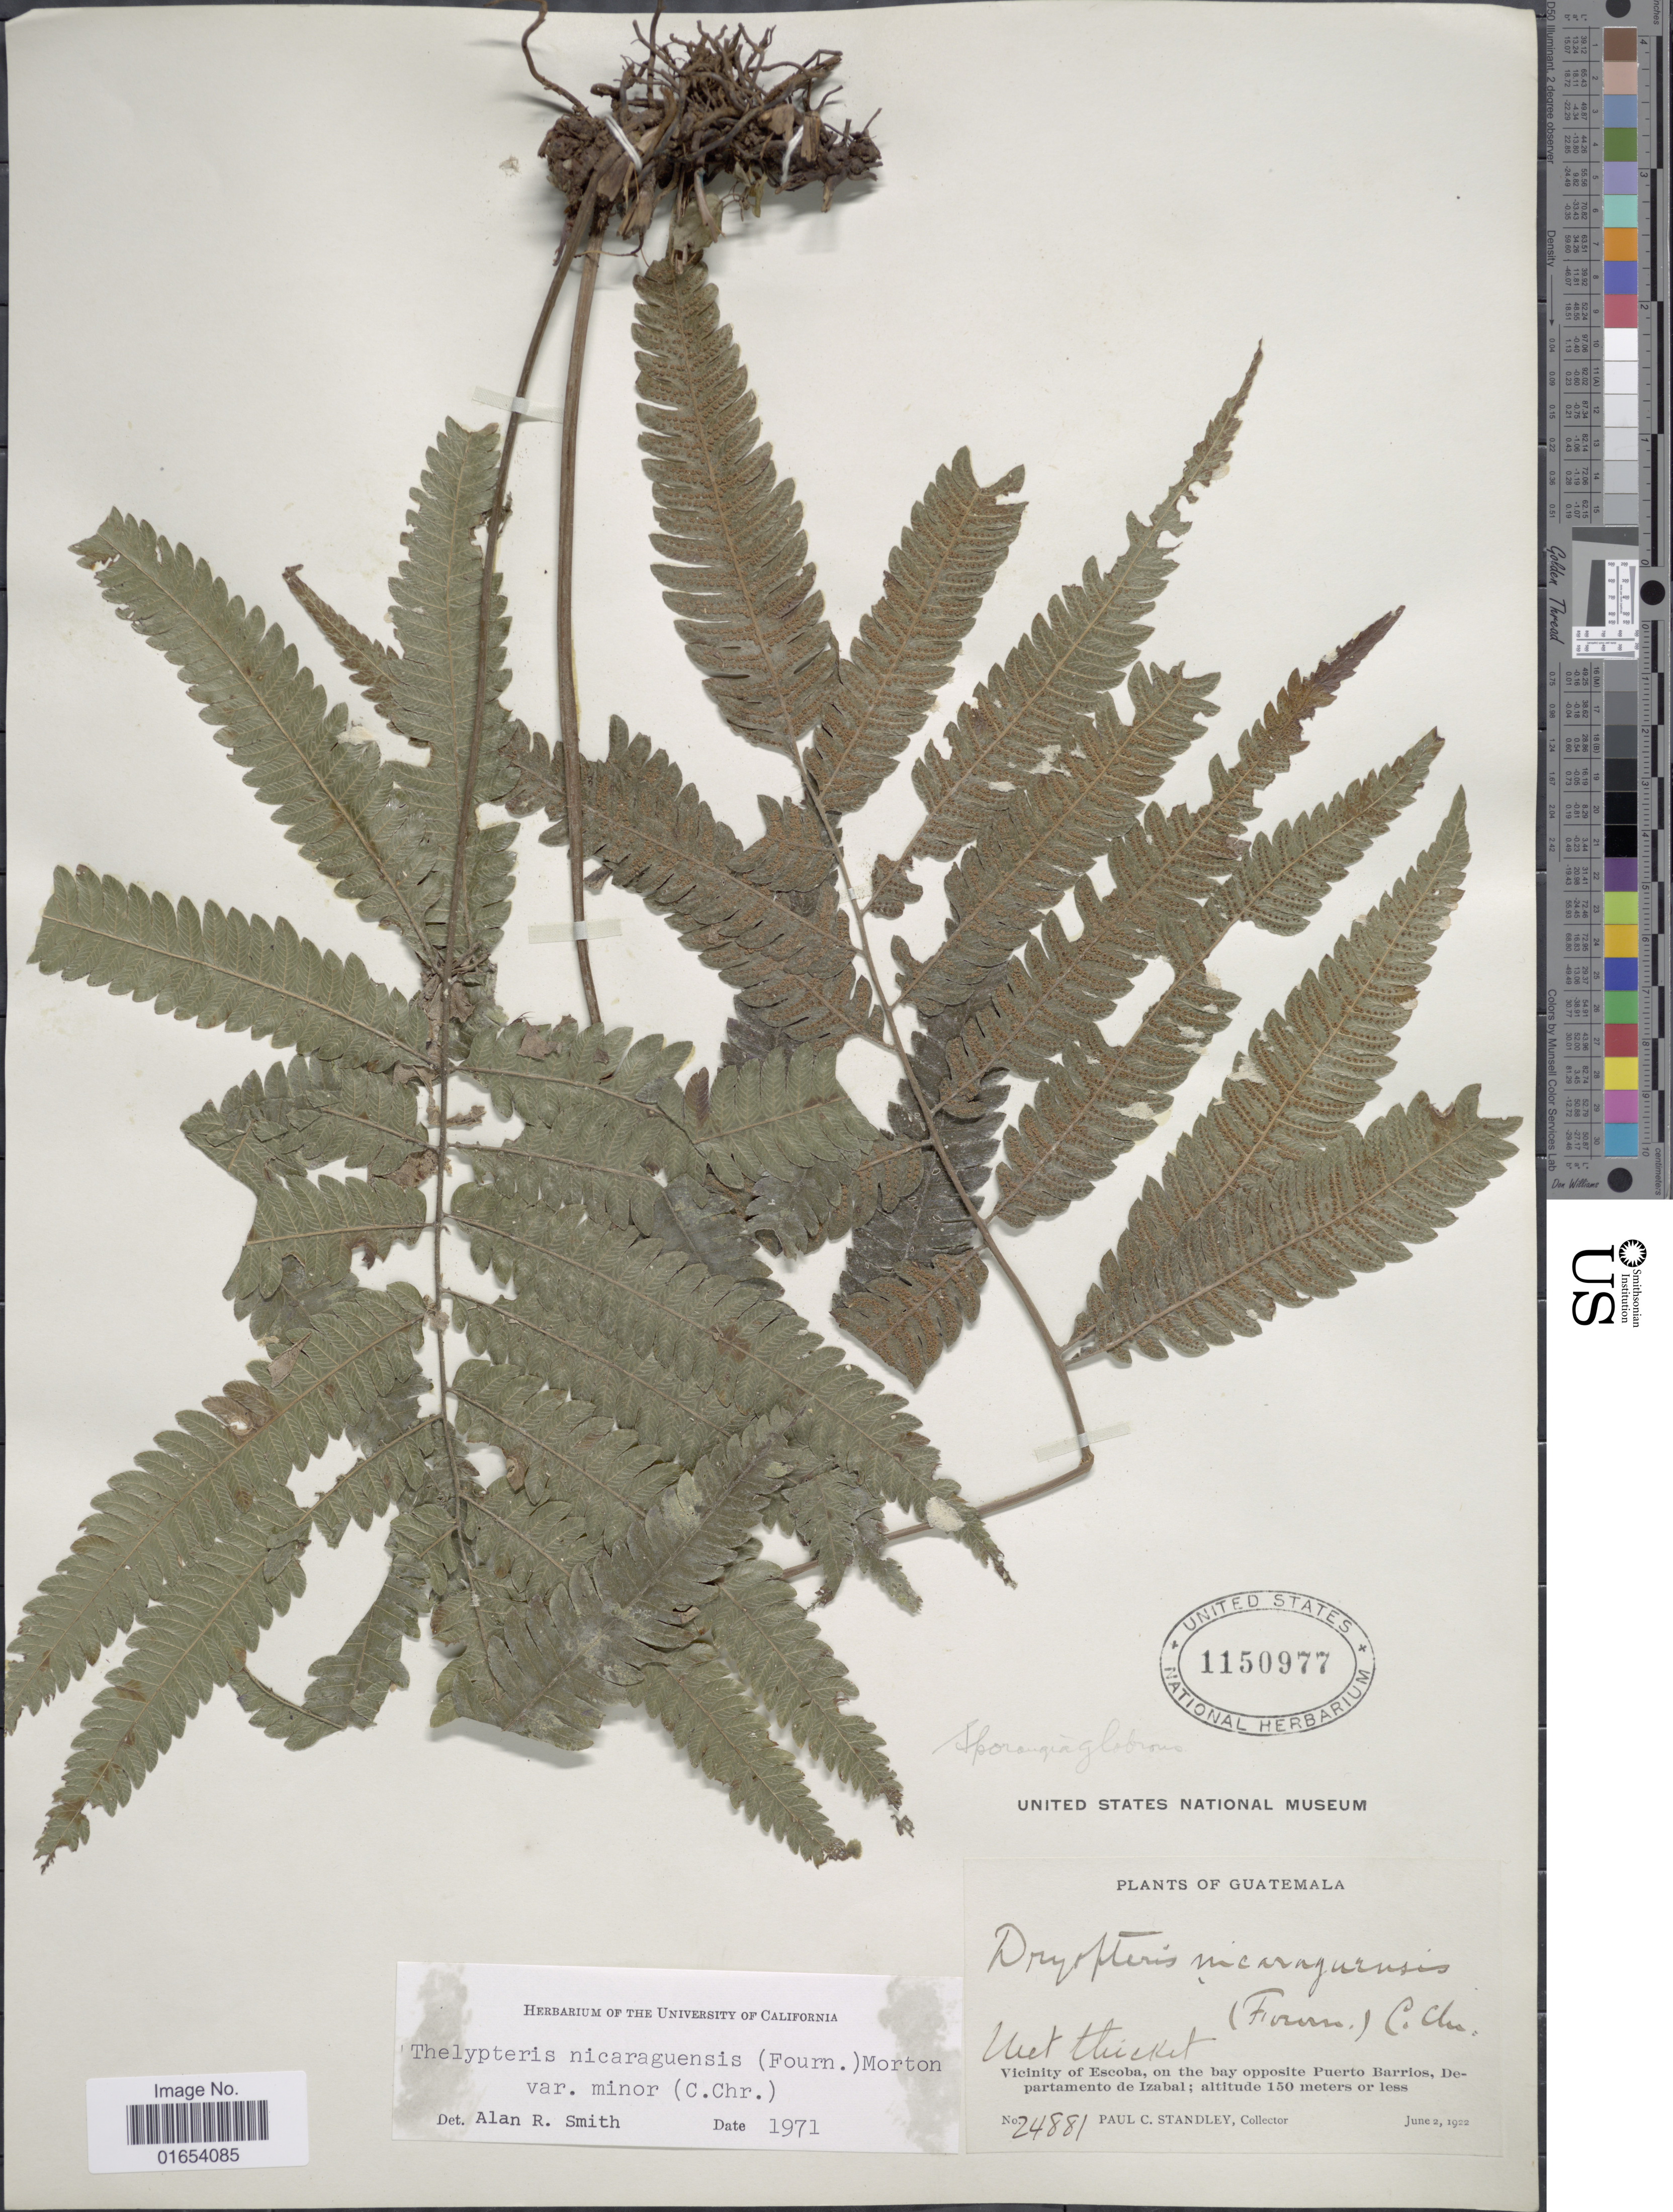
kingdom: Plantae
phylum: Tracheophyta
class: Polypodiopsida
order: Polypodiales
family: Thelypteridaceae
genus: Goniopteris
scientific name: Goniopteris minor (C. Chr.) comb. nov., ined 2015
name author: (C. Chr.)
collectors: P. C. Standley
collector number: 24881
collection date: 1922-06-02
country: Guatemala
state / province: Izabal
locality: Vicinity of Escoba, on the bay opposite Puerto Barrios, Departamento de Izabal, Guatemala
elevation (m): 150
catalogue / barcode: US 1150977